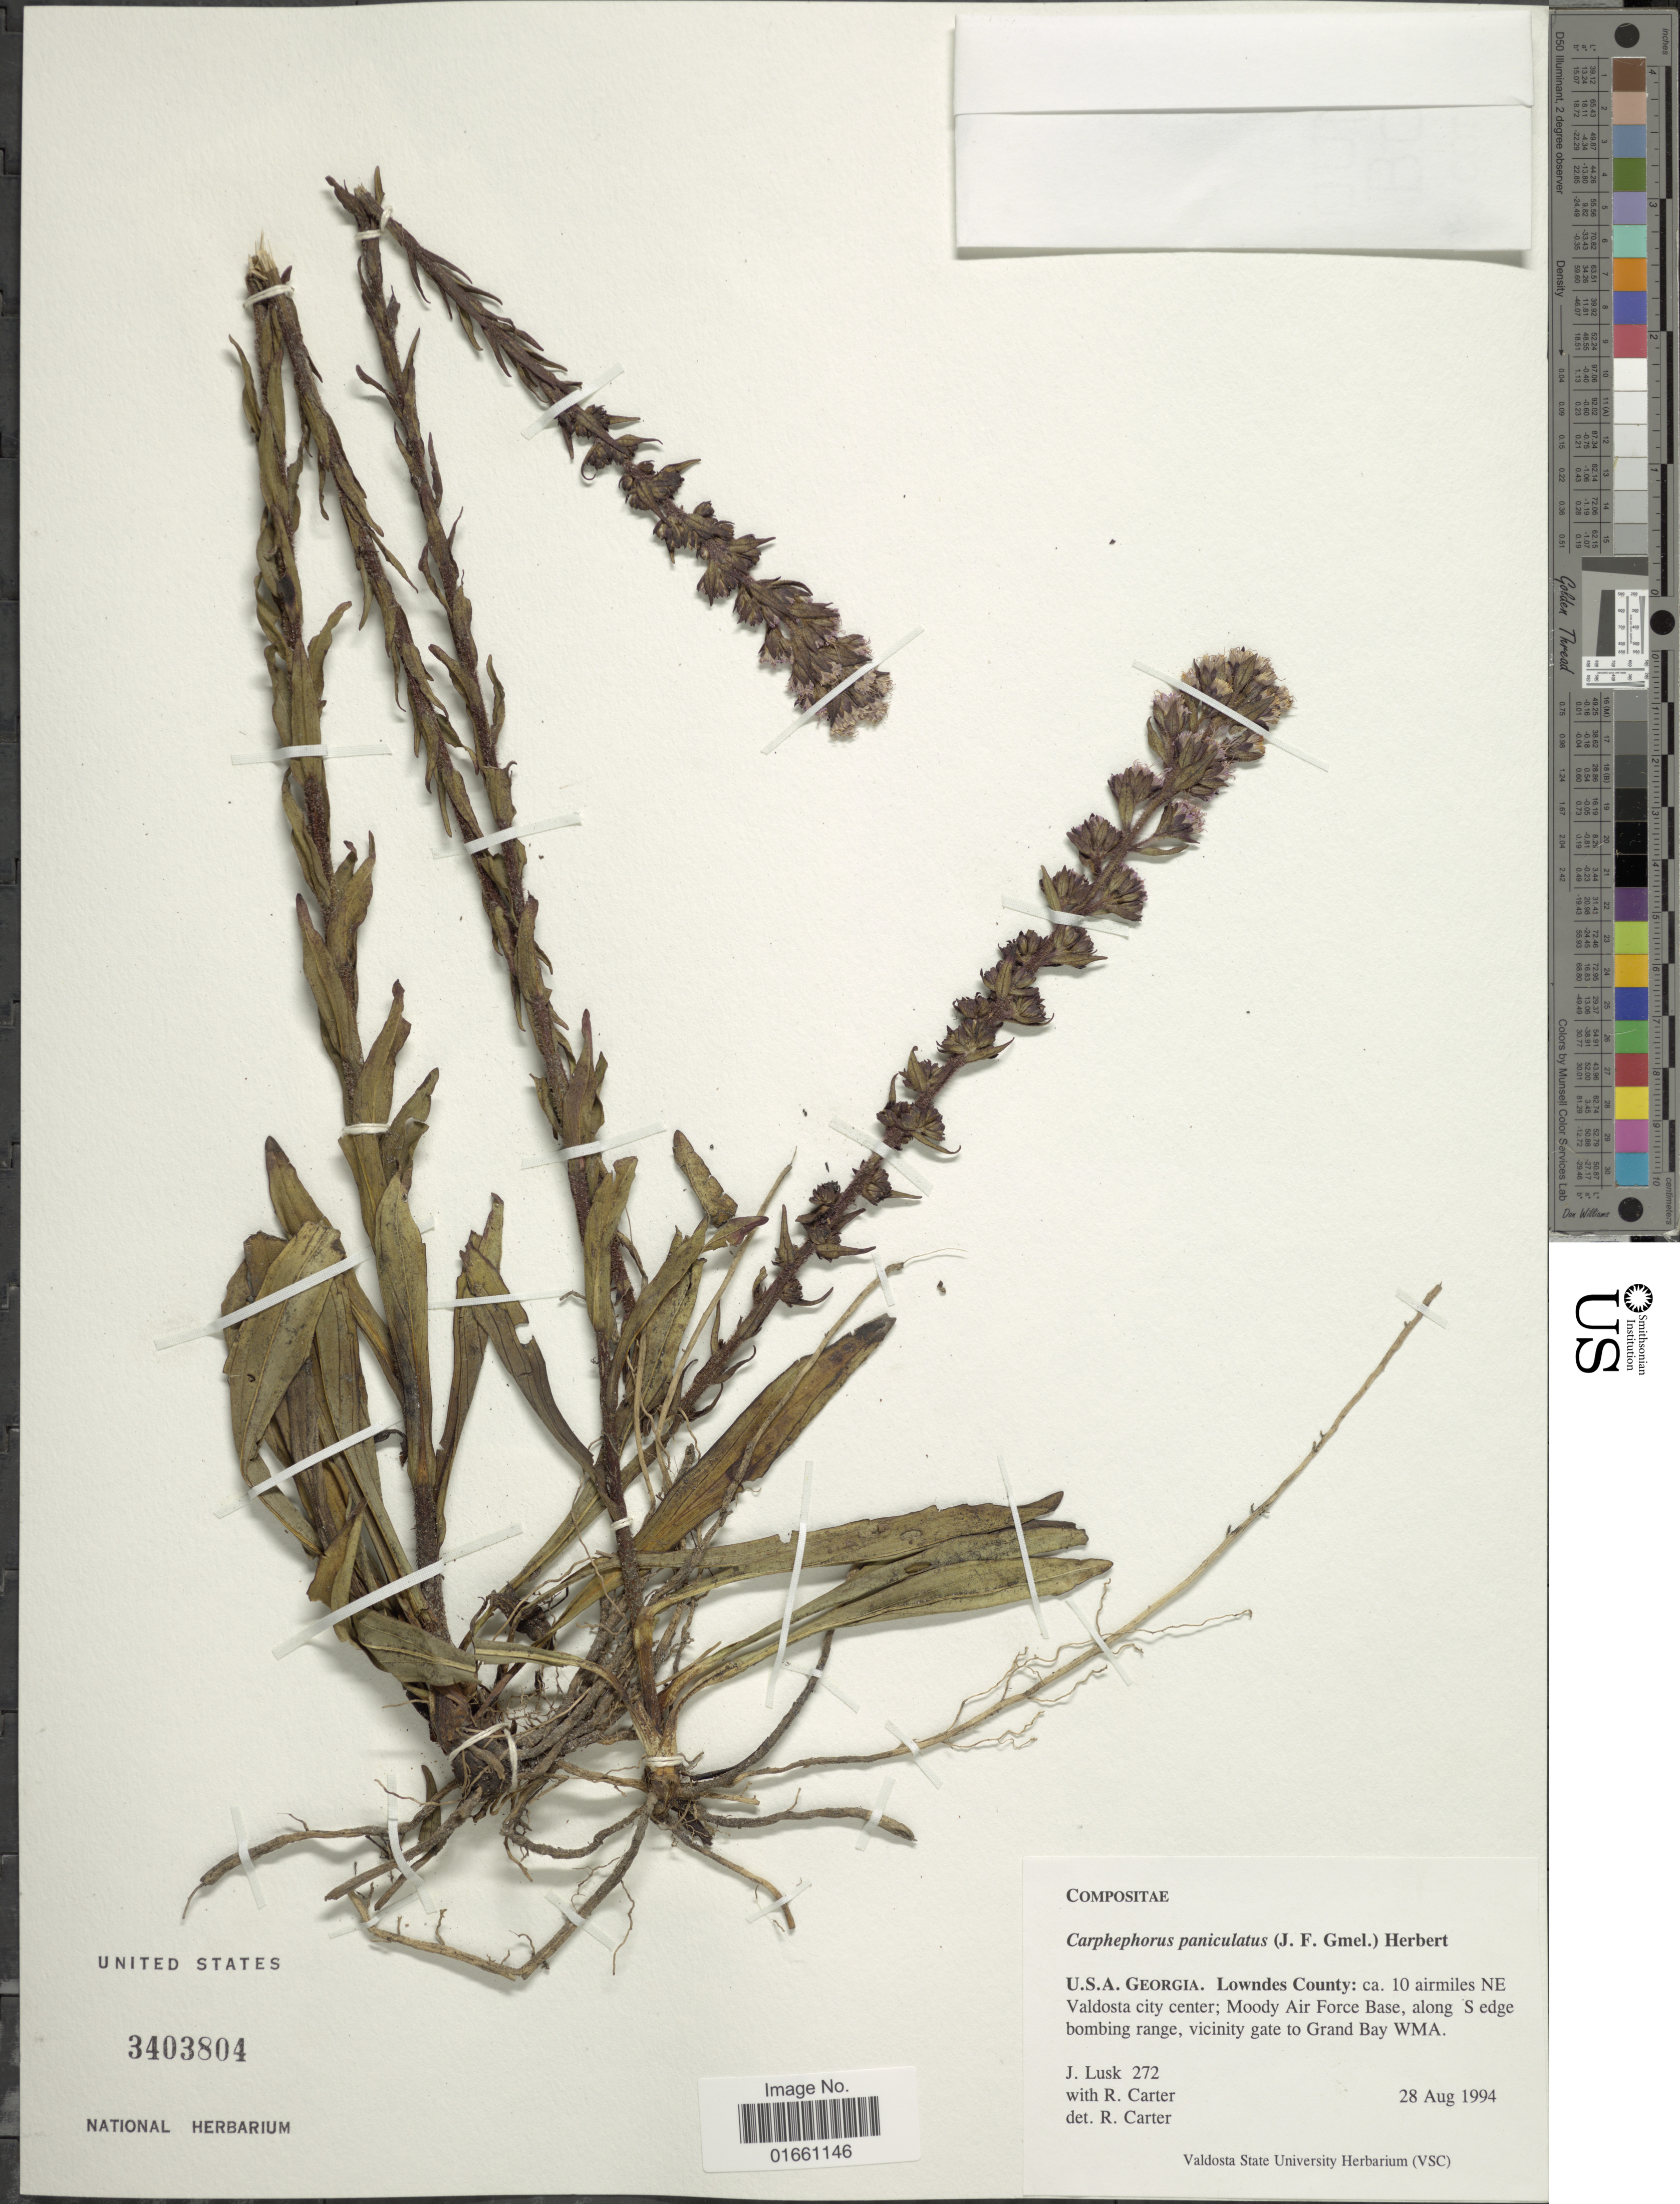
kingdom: Plantae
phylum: Tracheophyta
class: Magnoliopsida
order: Asterales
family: Asteraceae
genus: Trilisa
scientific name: Trilisa paniculata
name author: (J.F. Gmel.) Cass.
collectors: J. Lusk & R. Carter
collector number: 272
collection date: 1994-08-28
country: United States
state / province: Georgia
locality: Lowndes County: Ca 10 airmiles NE Valdosta city center: Moody Air Force Base, along S edge bombing range, vicinity gate to Grand Bay WMA.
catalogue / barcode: US 3403804